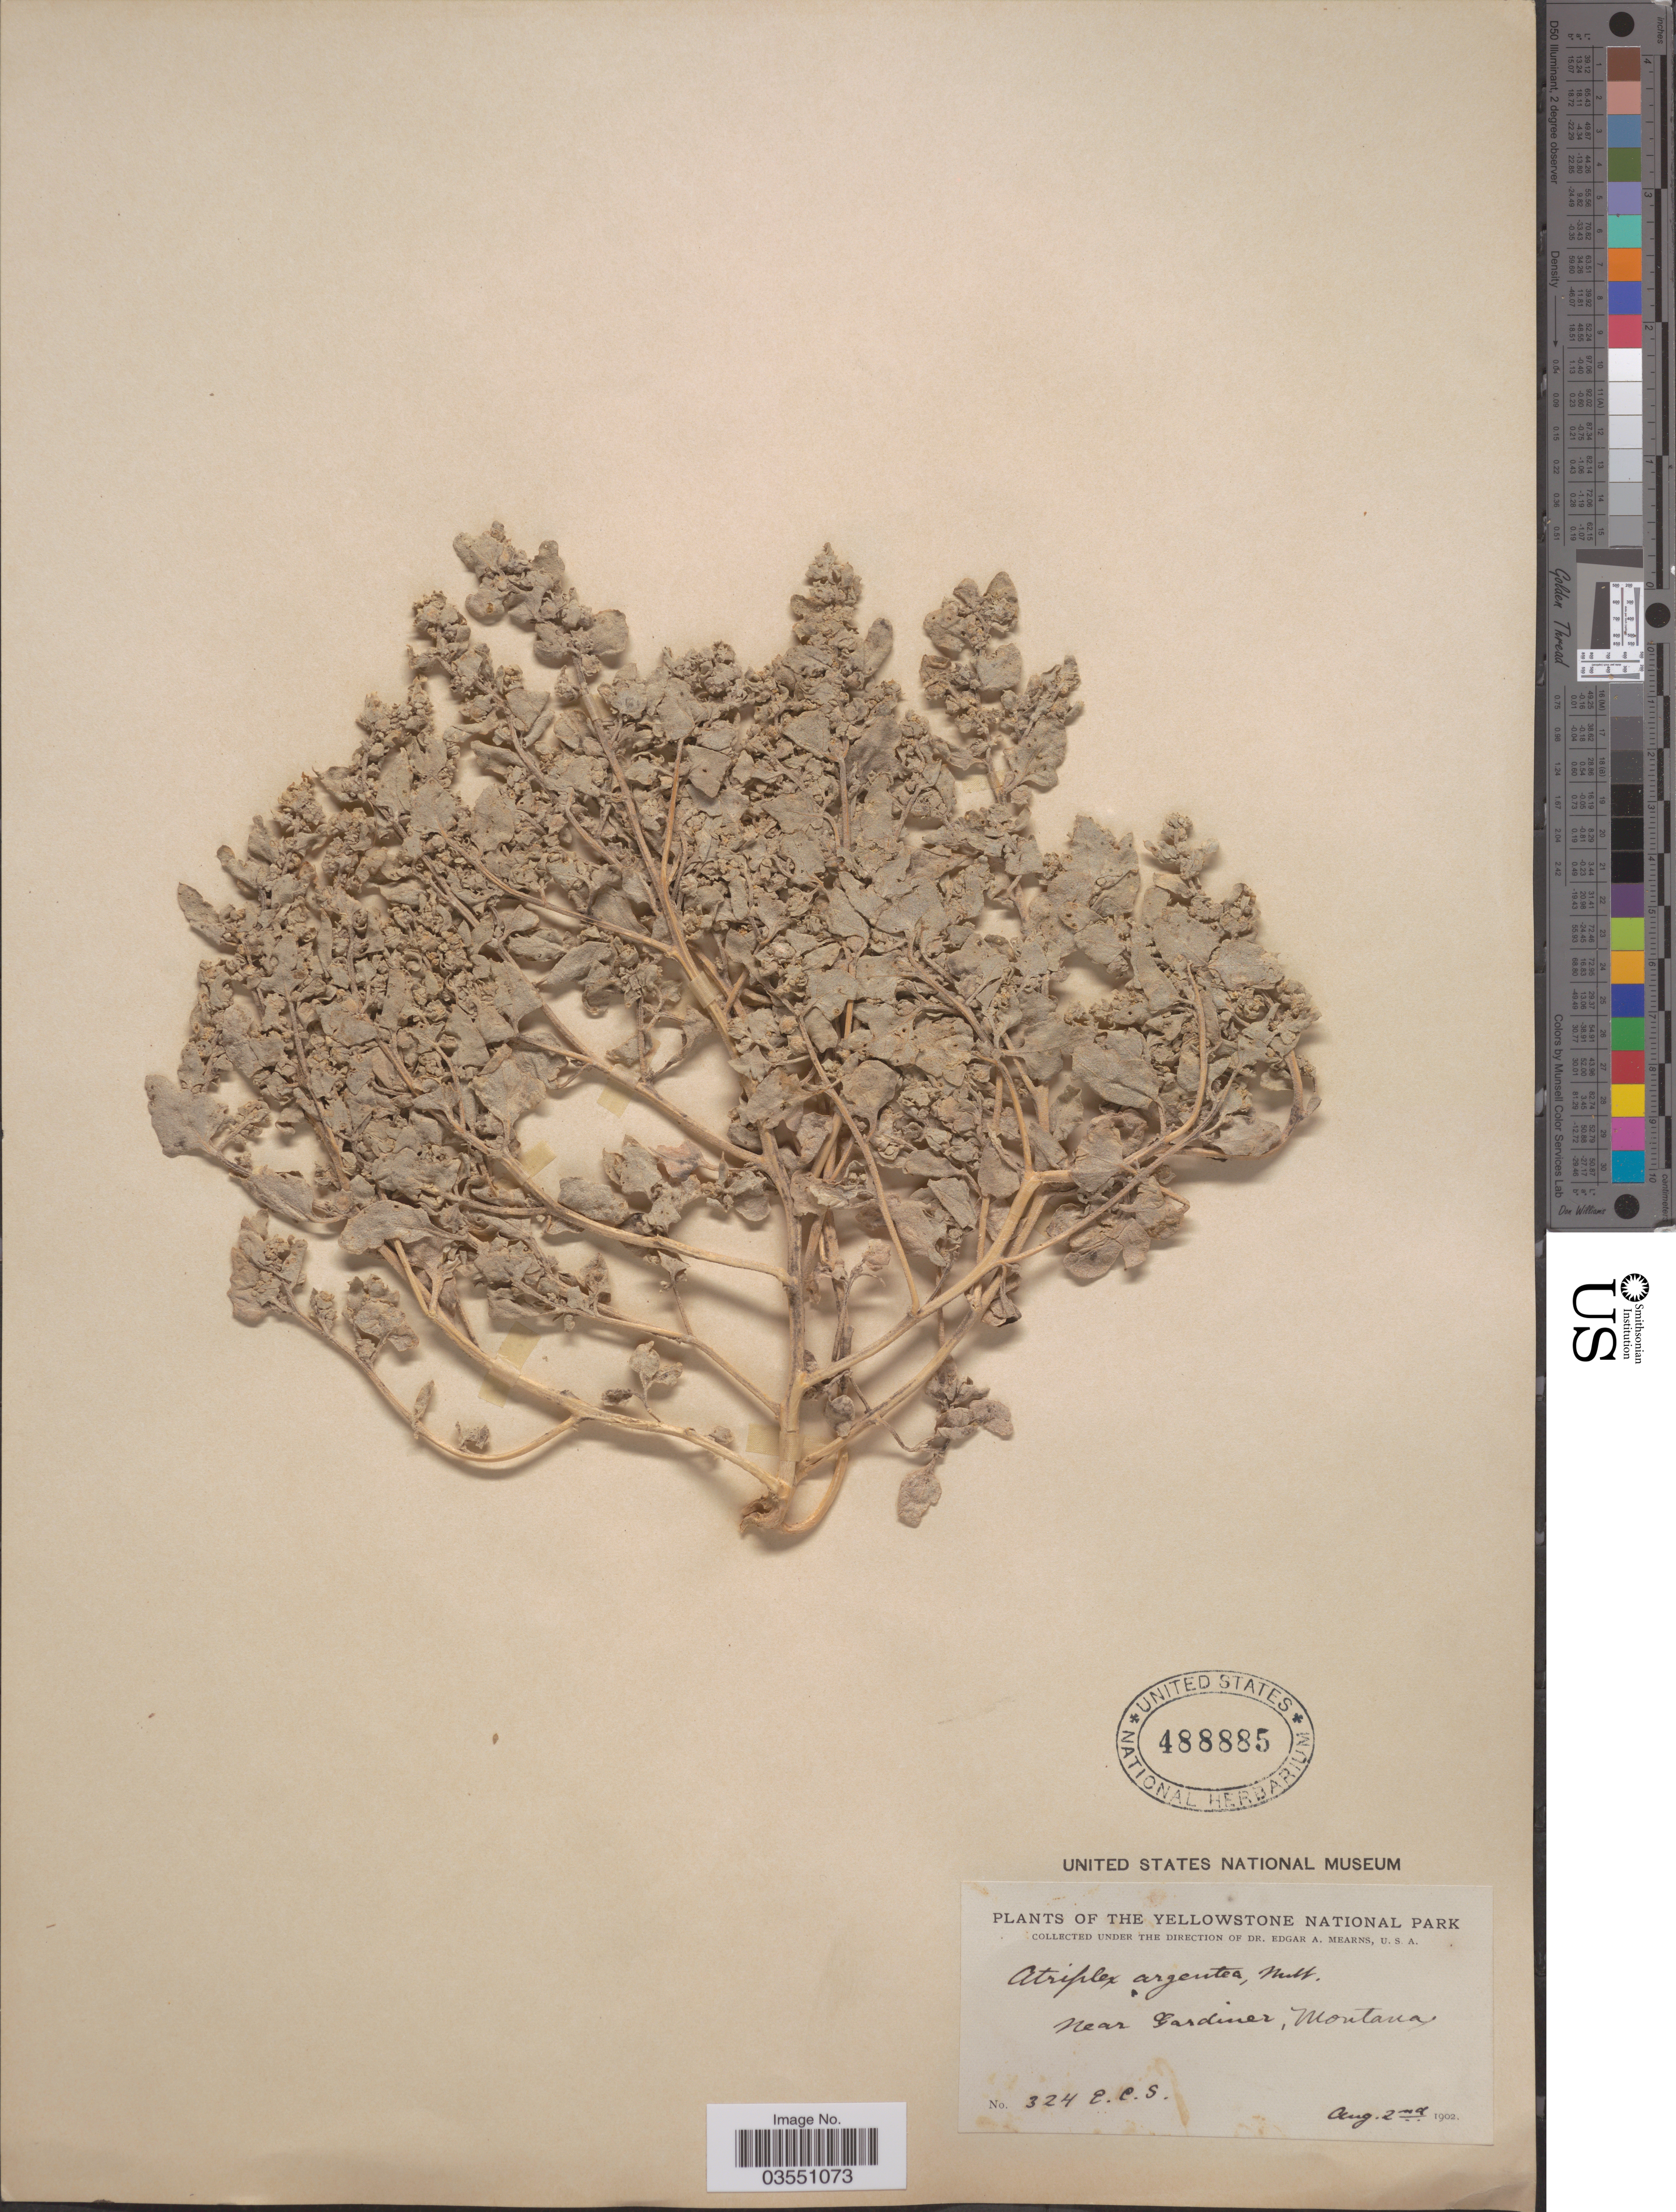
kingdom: Plantae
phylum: Tracheophyta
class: Magnoliopsida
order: Caryophyllales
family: Amaranthaceae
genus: Atriplex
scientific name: Atriplex argentea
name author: Nutt.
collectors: E. C. Smith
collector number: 324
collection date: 1902-08-02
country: United States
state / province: Montana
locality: The Yellowstone National Park. Near Gardiner.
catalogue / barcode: US 488885